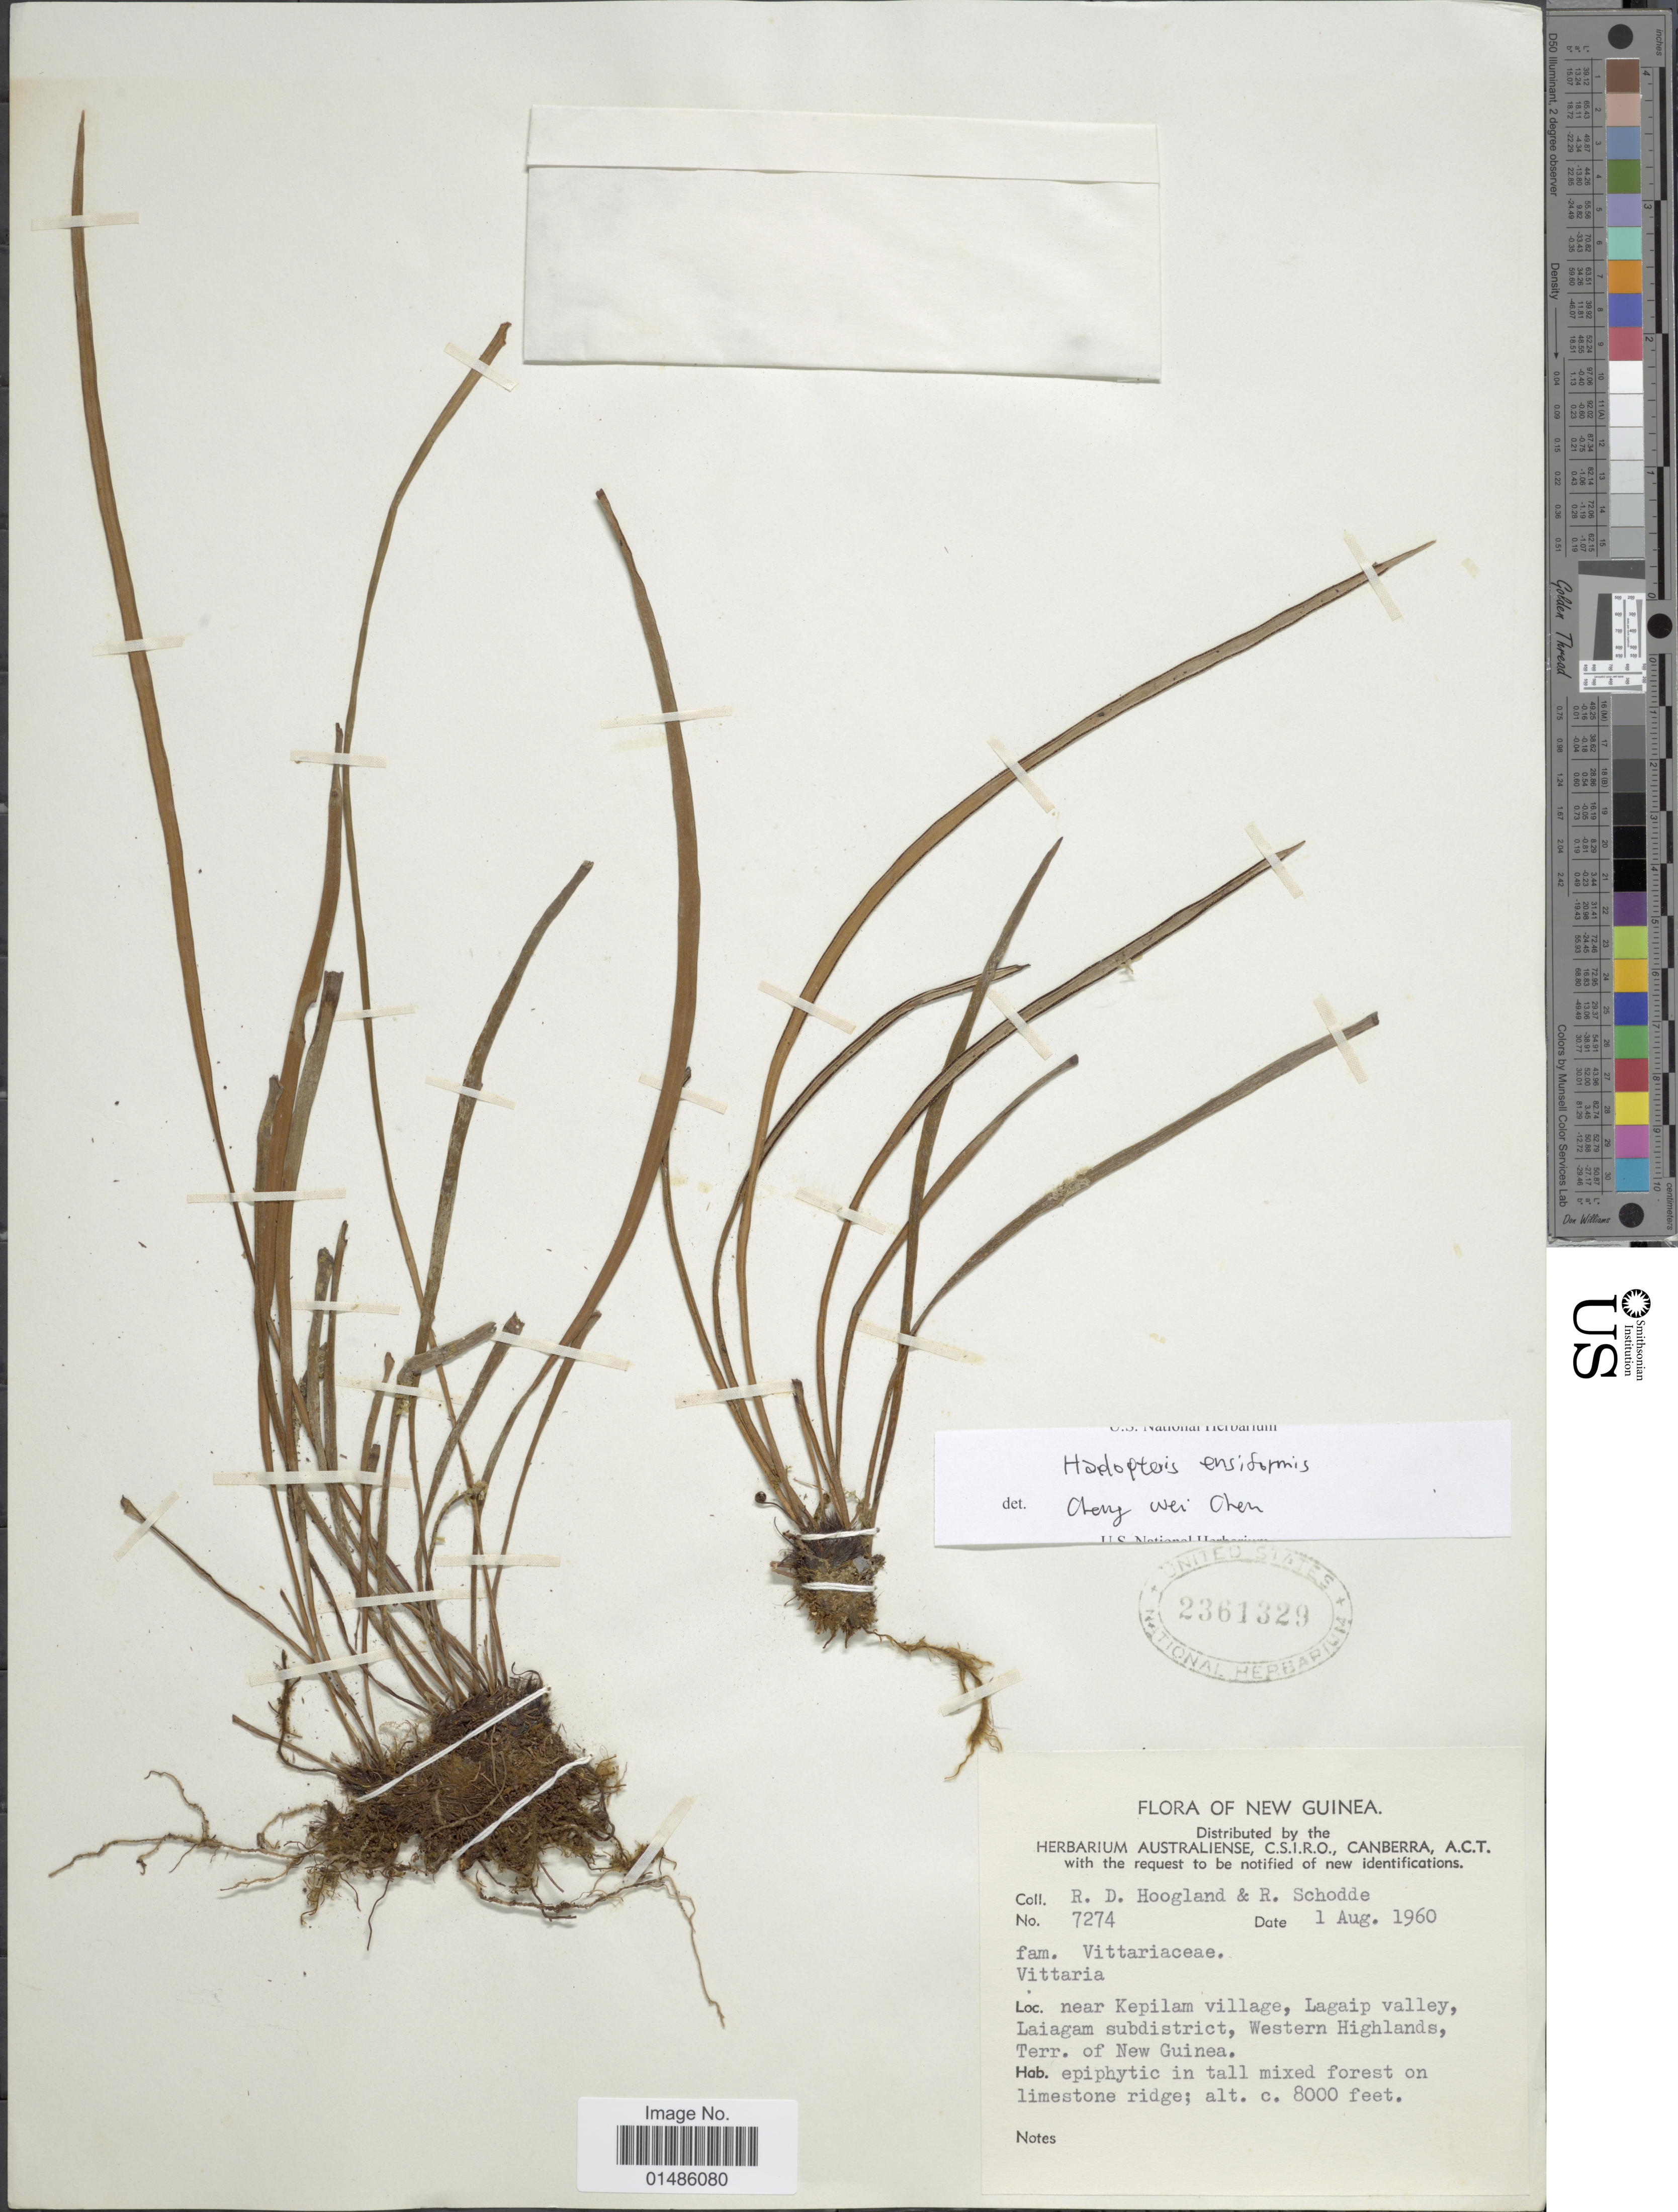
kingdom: Plantae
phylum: Tracheophyta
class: Polypodiopsida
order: Polypodiales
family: Pteridaceae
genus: Haplopteris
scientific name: Haplopteris ensiformis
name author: (Sw.) E.H. Crane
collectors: R. D. Hoogland & R. Schodde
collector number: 7274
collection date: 1960-08-01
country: Papua New Guinea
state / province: Western Highlands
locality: New Guinea. Near Kepilam village, Lagaip valley, Laiagam subdistrict, Terr. of New Guinea.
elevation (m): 2438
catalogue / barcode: US 2361329